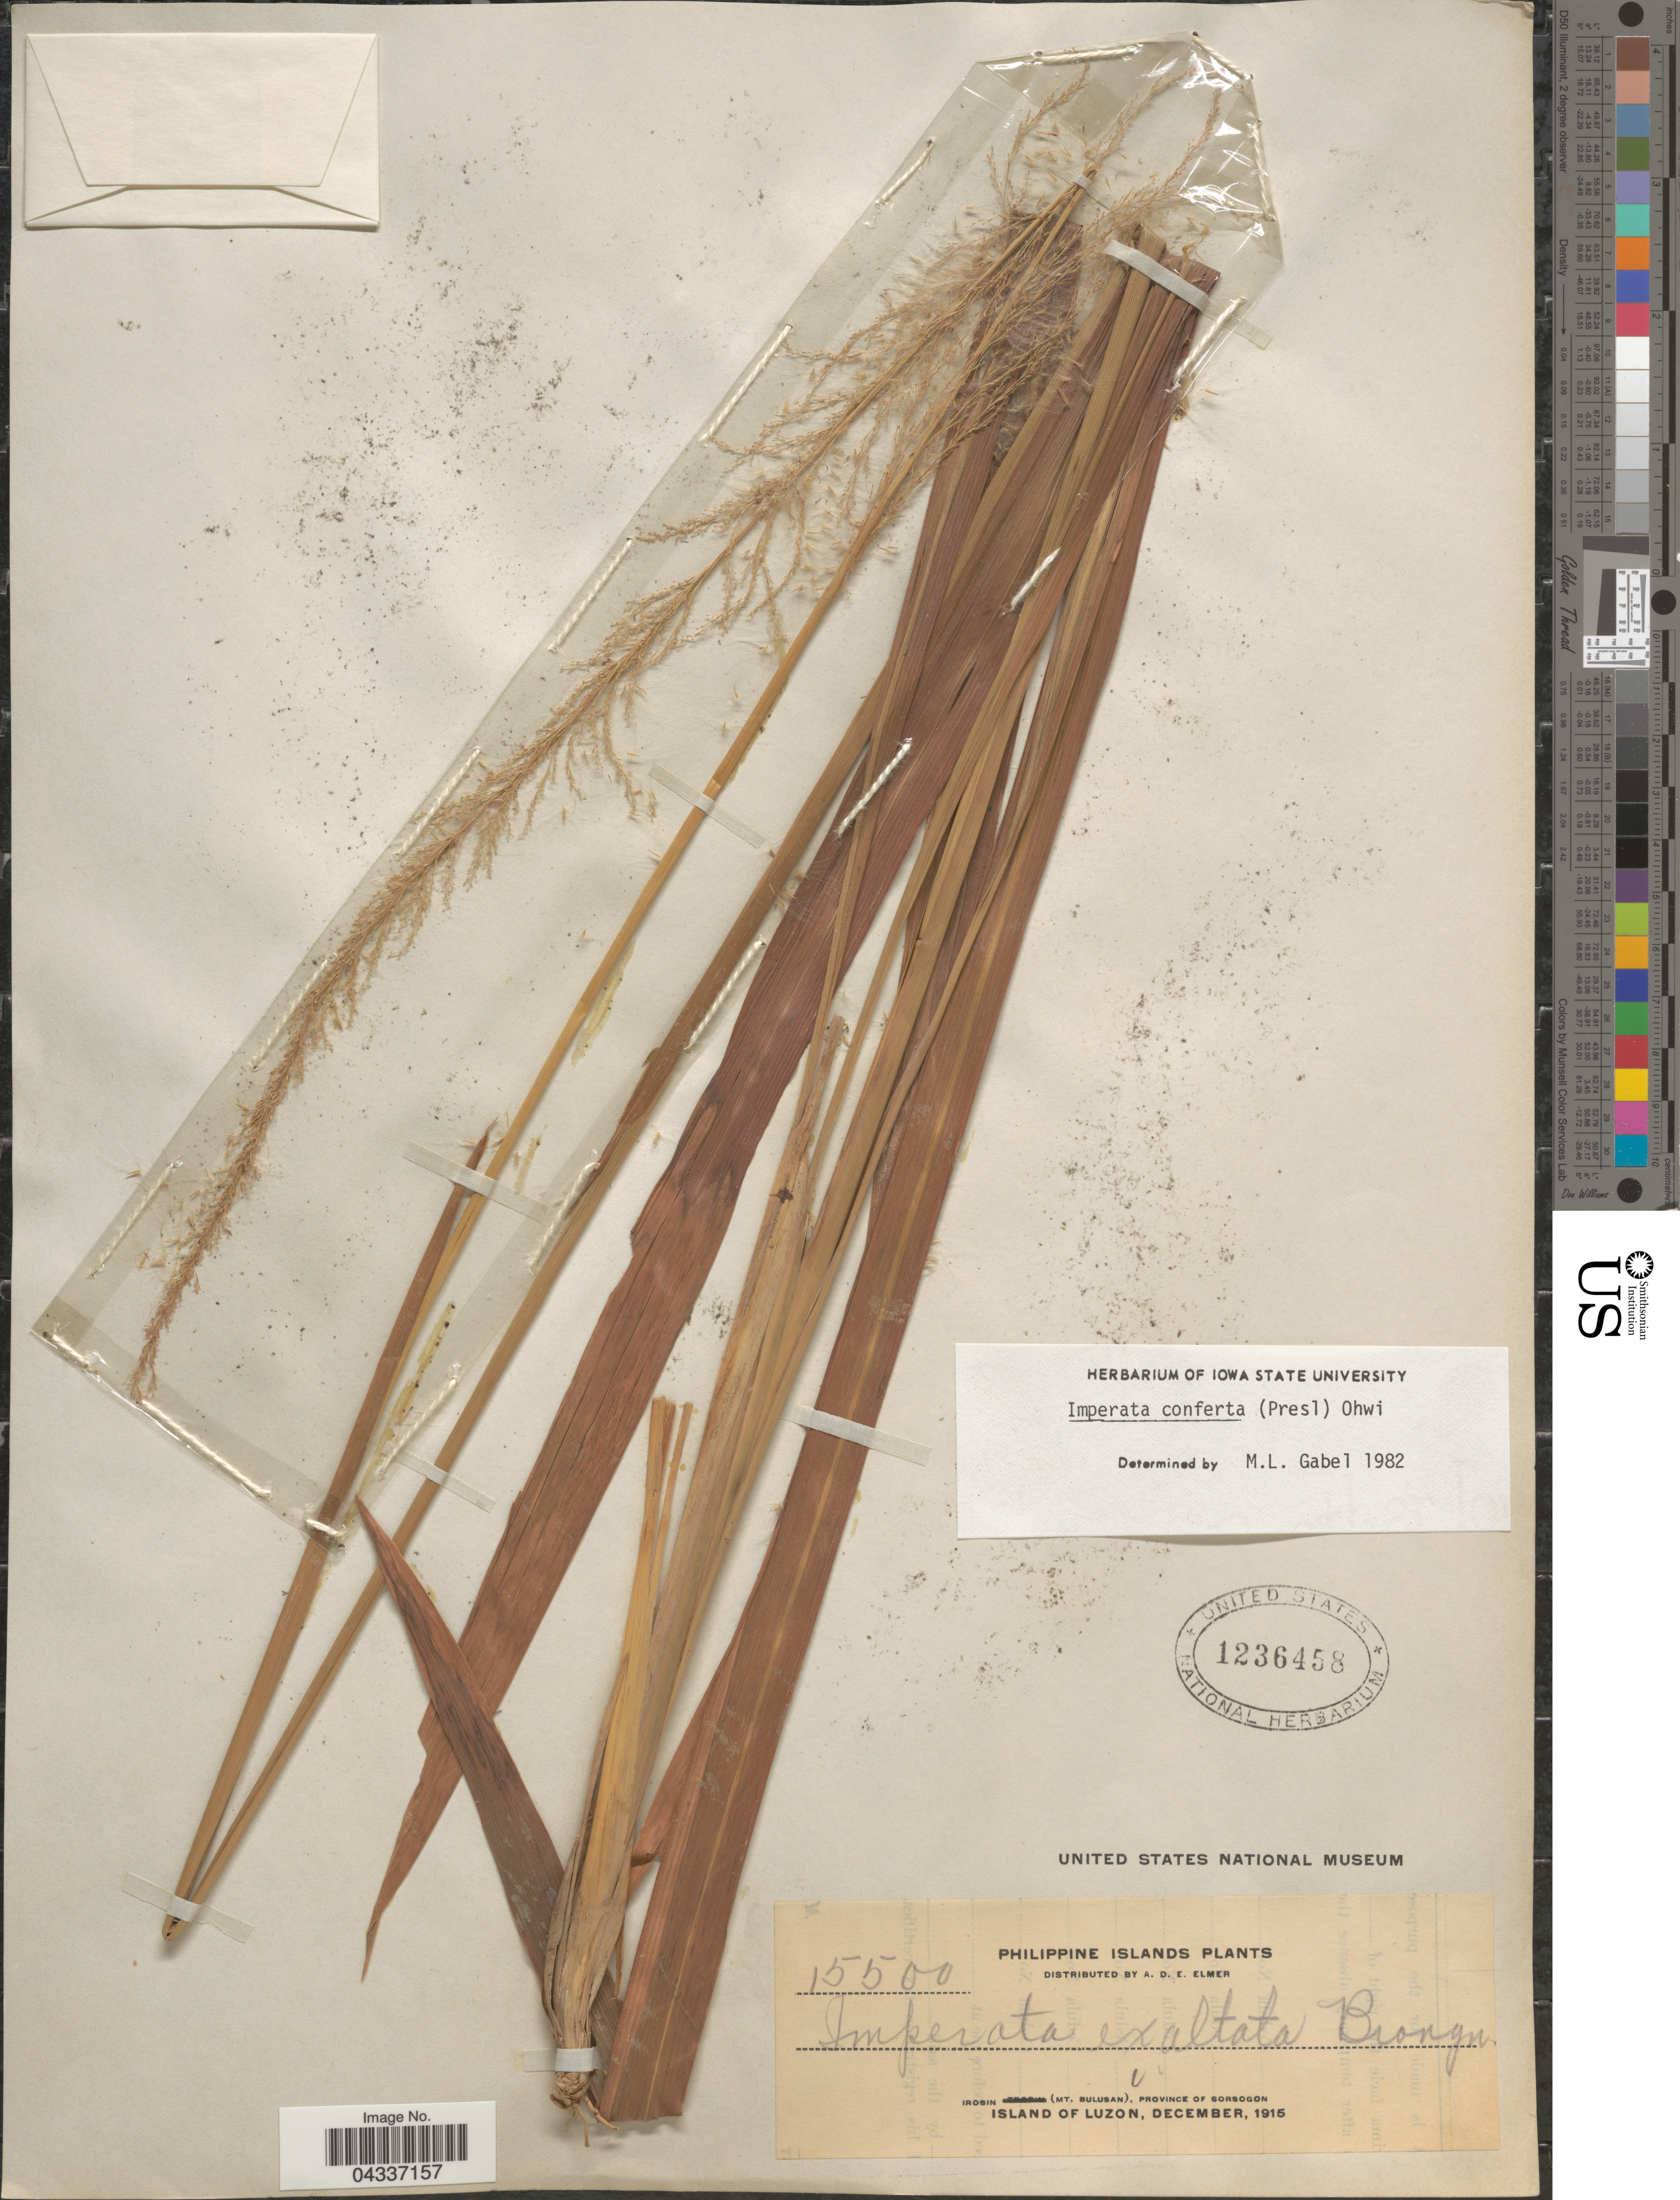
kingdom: Plantae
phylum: Tracheophyta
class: Liliopsida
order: Poales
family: Poaceae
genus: Imperata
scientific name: Imperata conferta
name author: (J. Presl) Ohwi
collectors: A. D. E. Elmer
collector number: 15500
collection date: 1915-12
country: Philippines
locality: Irosin (Mt. Bulusan), Province of Sorsogon. Island of Luzon.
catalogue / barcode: US 1236458